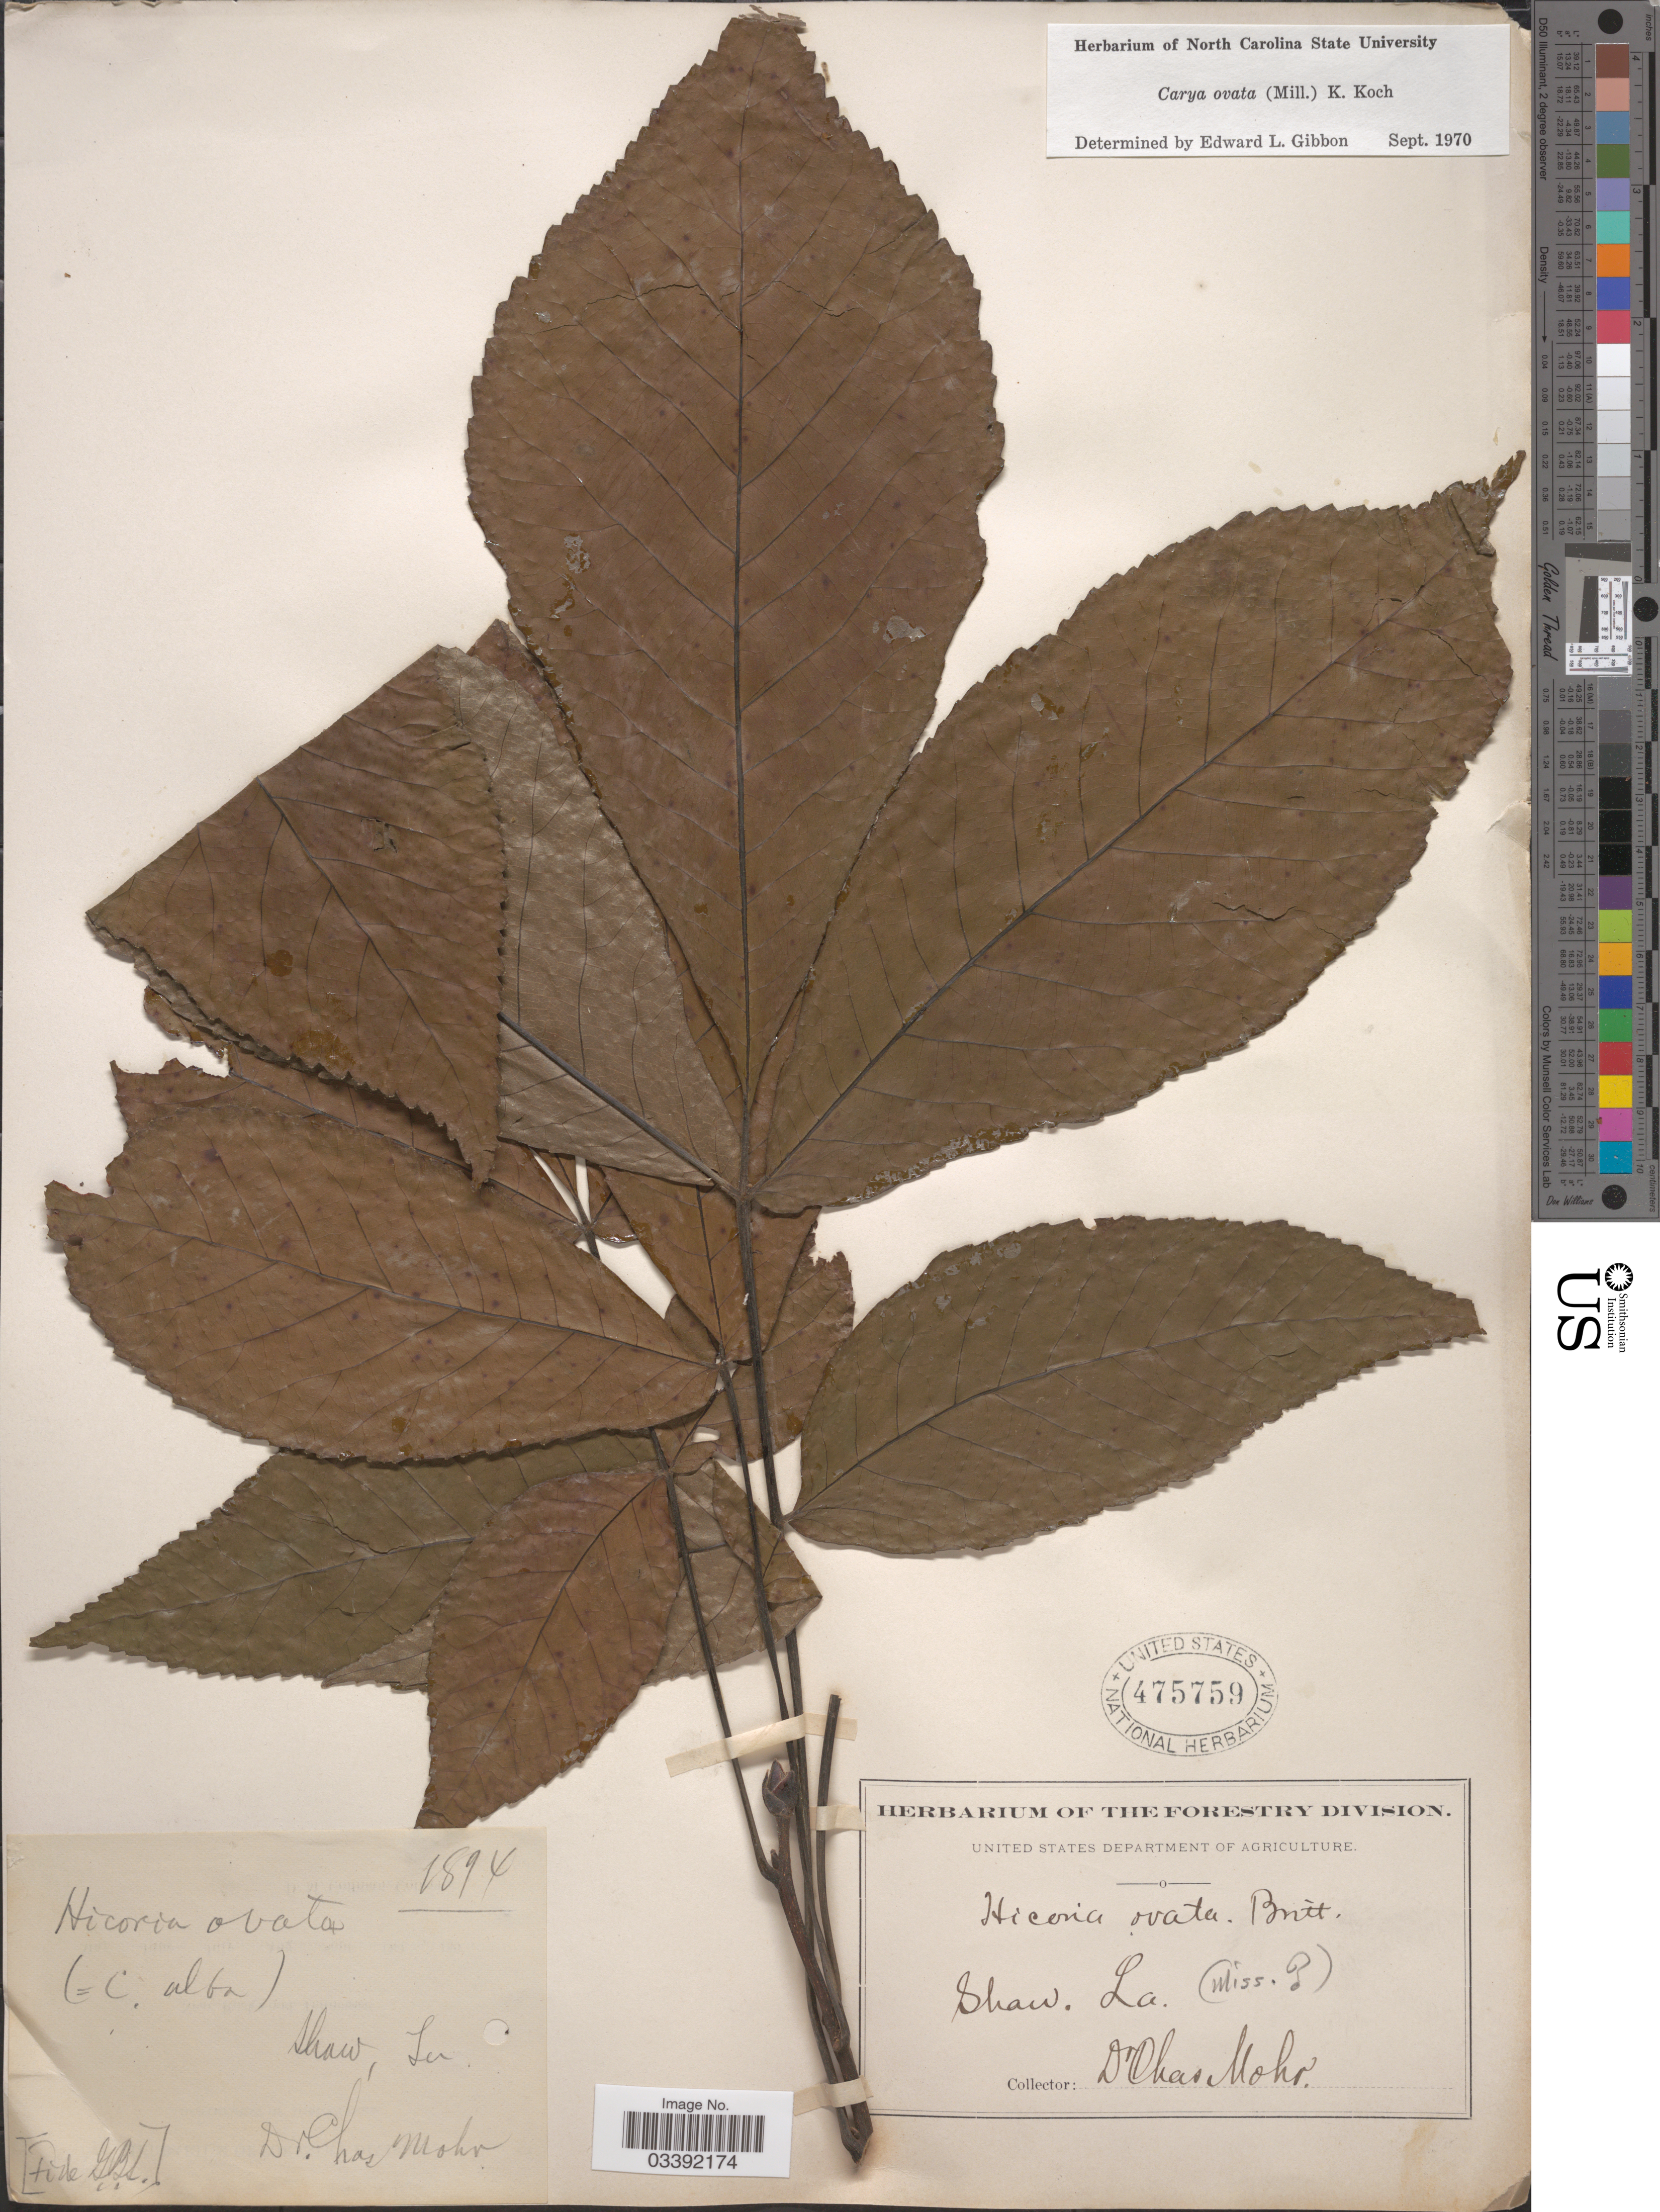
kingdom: Plantae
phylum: Tracheophyta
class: Magnoliopsida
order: Fagales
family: Juglandaceae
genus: Carya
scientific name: Carya ovata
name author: (Mill.) K. Koch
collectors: Mohr, C. T. (herbarium)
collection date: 1894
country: United States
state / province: Louisiana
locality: Shaw. (Miss. [unsure placement]).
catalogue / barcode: US 475759